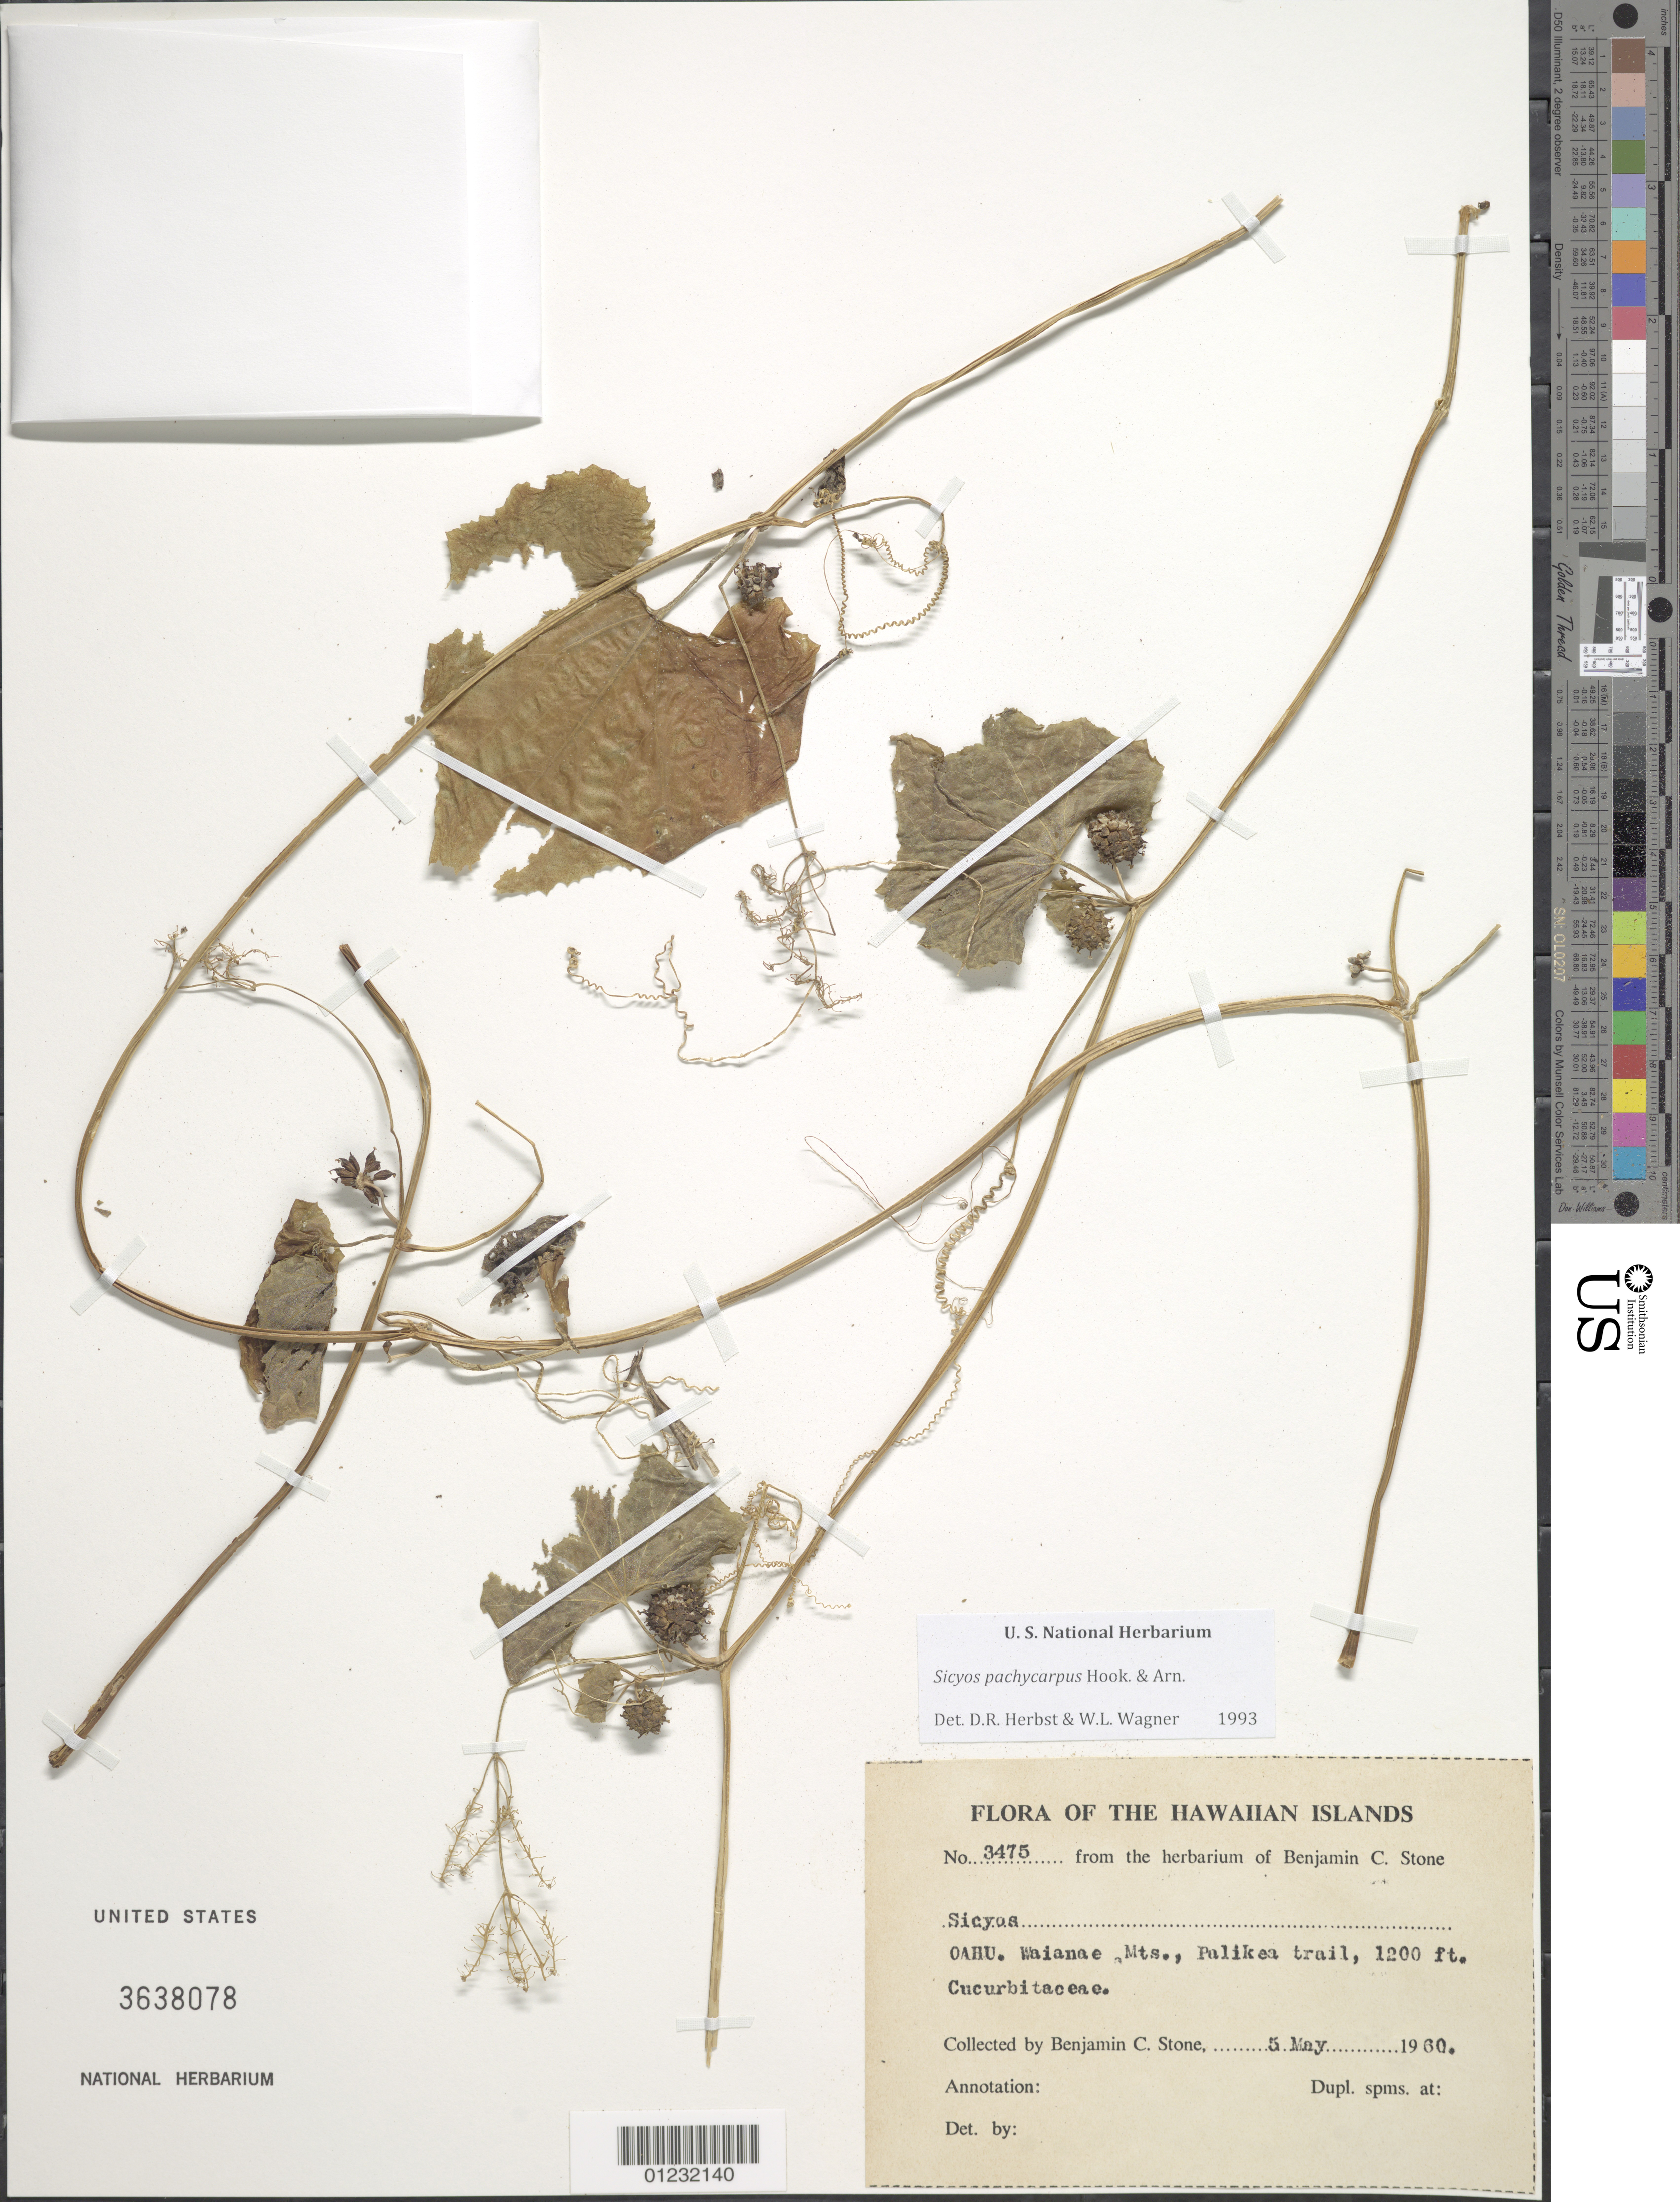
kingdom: Plantae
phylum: Tracheophyta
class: Magnoliopsida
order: Cucurbitales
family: Cucurbitaceae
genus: Sicyos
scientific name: Sicyos pachycarpus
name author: Hook. & Arn.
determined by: Wagner, W. L.; Herbst, D. R.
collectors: B. C. Stone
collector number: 3475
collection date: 1960-05-05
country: United States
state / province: Hawaii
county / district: Honolulu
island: Oahu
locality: Oahu, Waianae Mts., Palikea trail.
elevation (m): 366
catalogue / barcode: US 3638078